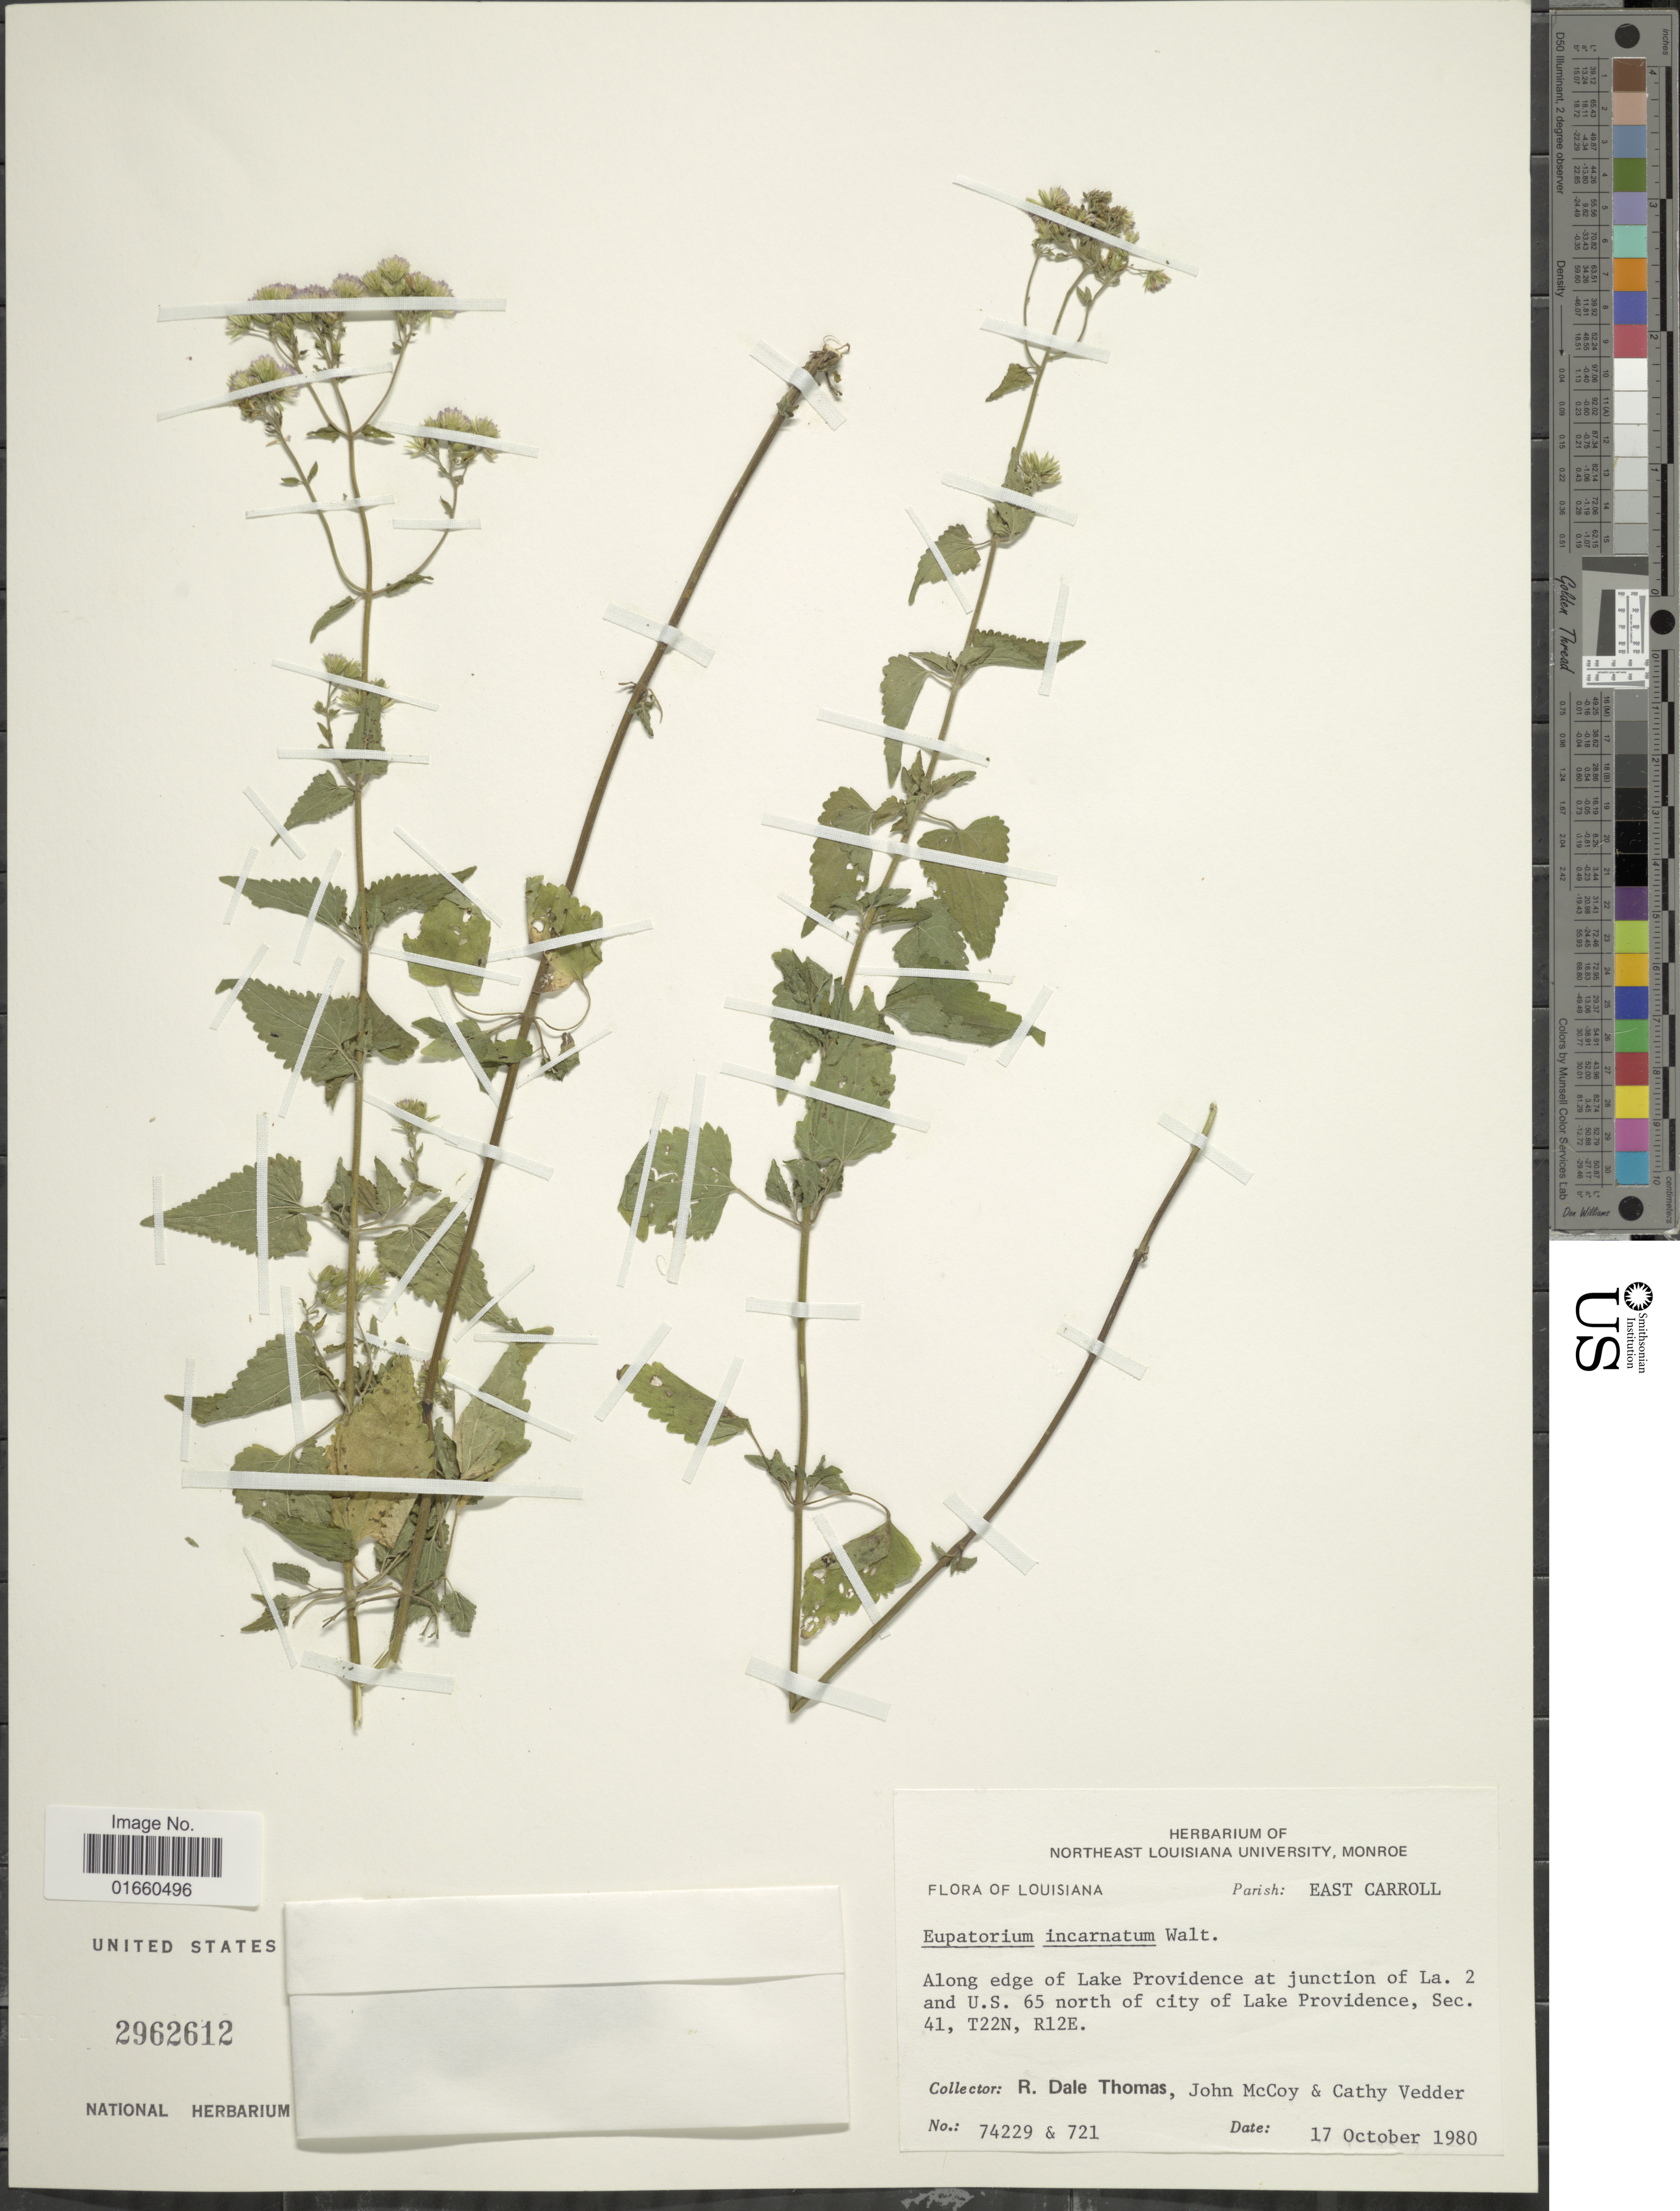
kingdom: Plantae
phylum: Tracheophyta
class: Magnoliopsida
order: Asterales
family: Asteraceae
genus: Fleischmannia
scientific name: Fleischmannia incarnata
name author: (Walter) R.M. King & H. Rob.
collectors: R. Thomas & C. Vedder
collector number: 74229/721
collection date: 1980-10-17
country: United States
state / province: Louisiana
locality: East Carroll, Along edge of Lake Province at Junction of La. 2 and U.S. 65 north of city of Lake Province, Sec. 41, T22N, R12E.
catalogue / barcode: US 2962612